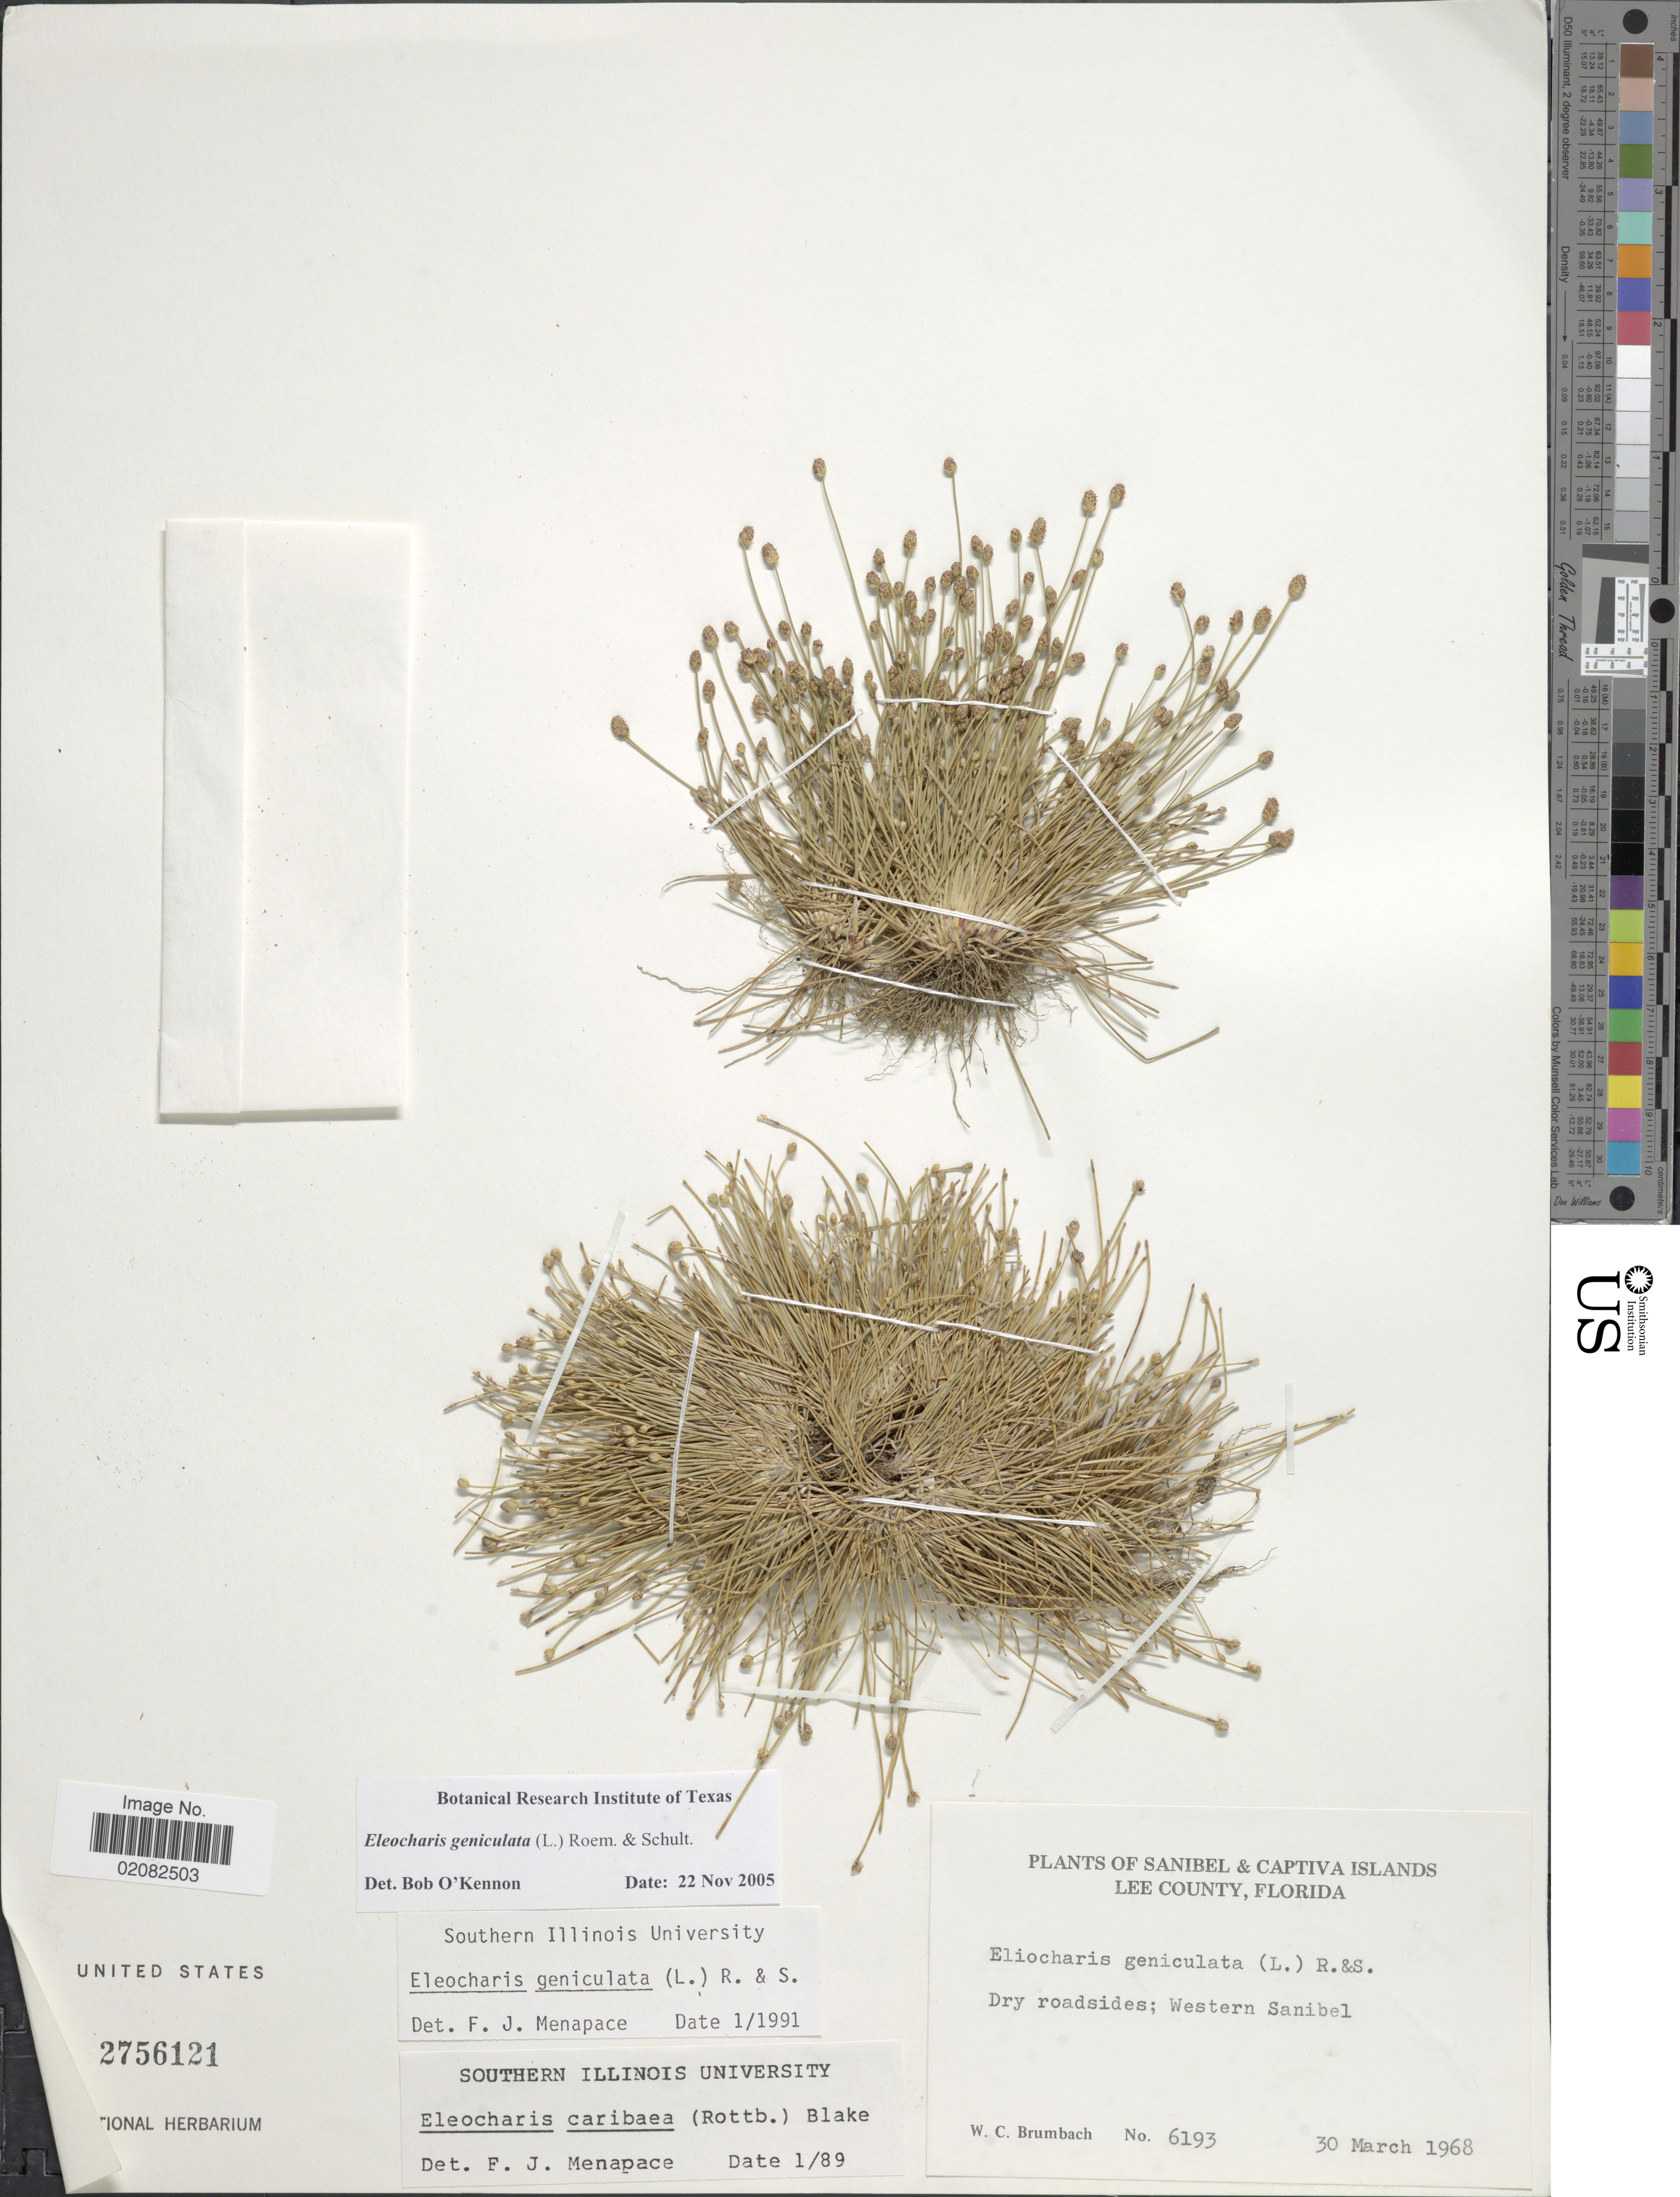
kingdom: Plantae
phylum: Tracheophyta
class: Liliopsida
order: Poales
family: Cyperaceae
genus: Eleocharis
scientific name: Eleocharis geniculata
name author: (L.) Roem. & Schult.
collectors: W. C. Brumbach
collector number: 6193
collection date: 1968-03-30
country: United States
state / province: Florida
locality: Sanibel & Capriva Islands, Lee County, Western Sanibel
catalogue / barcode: US 2756121